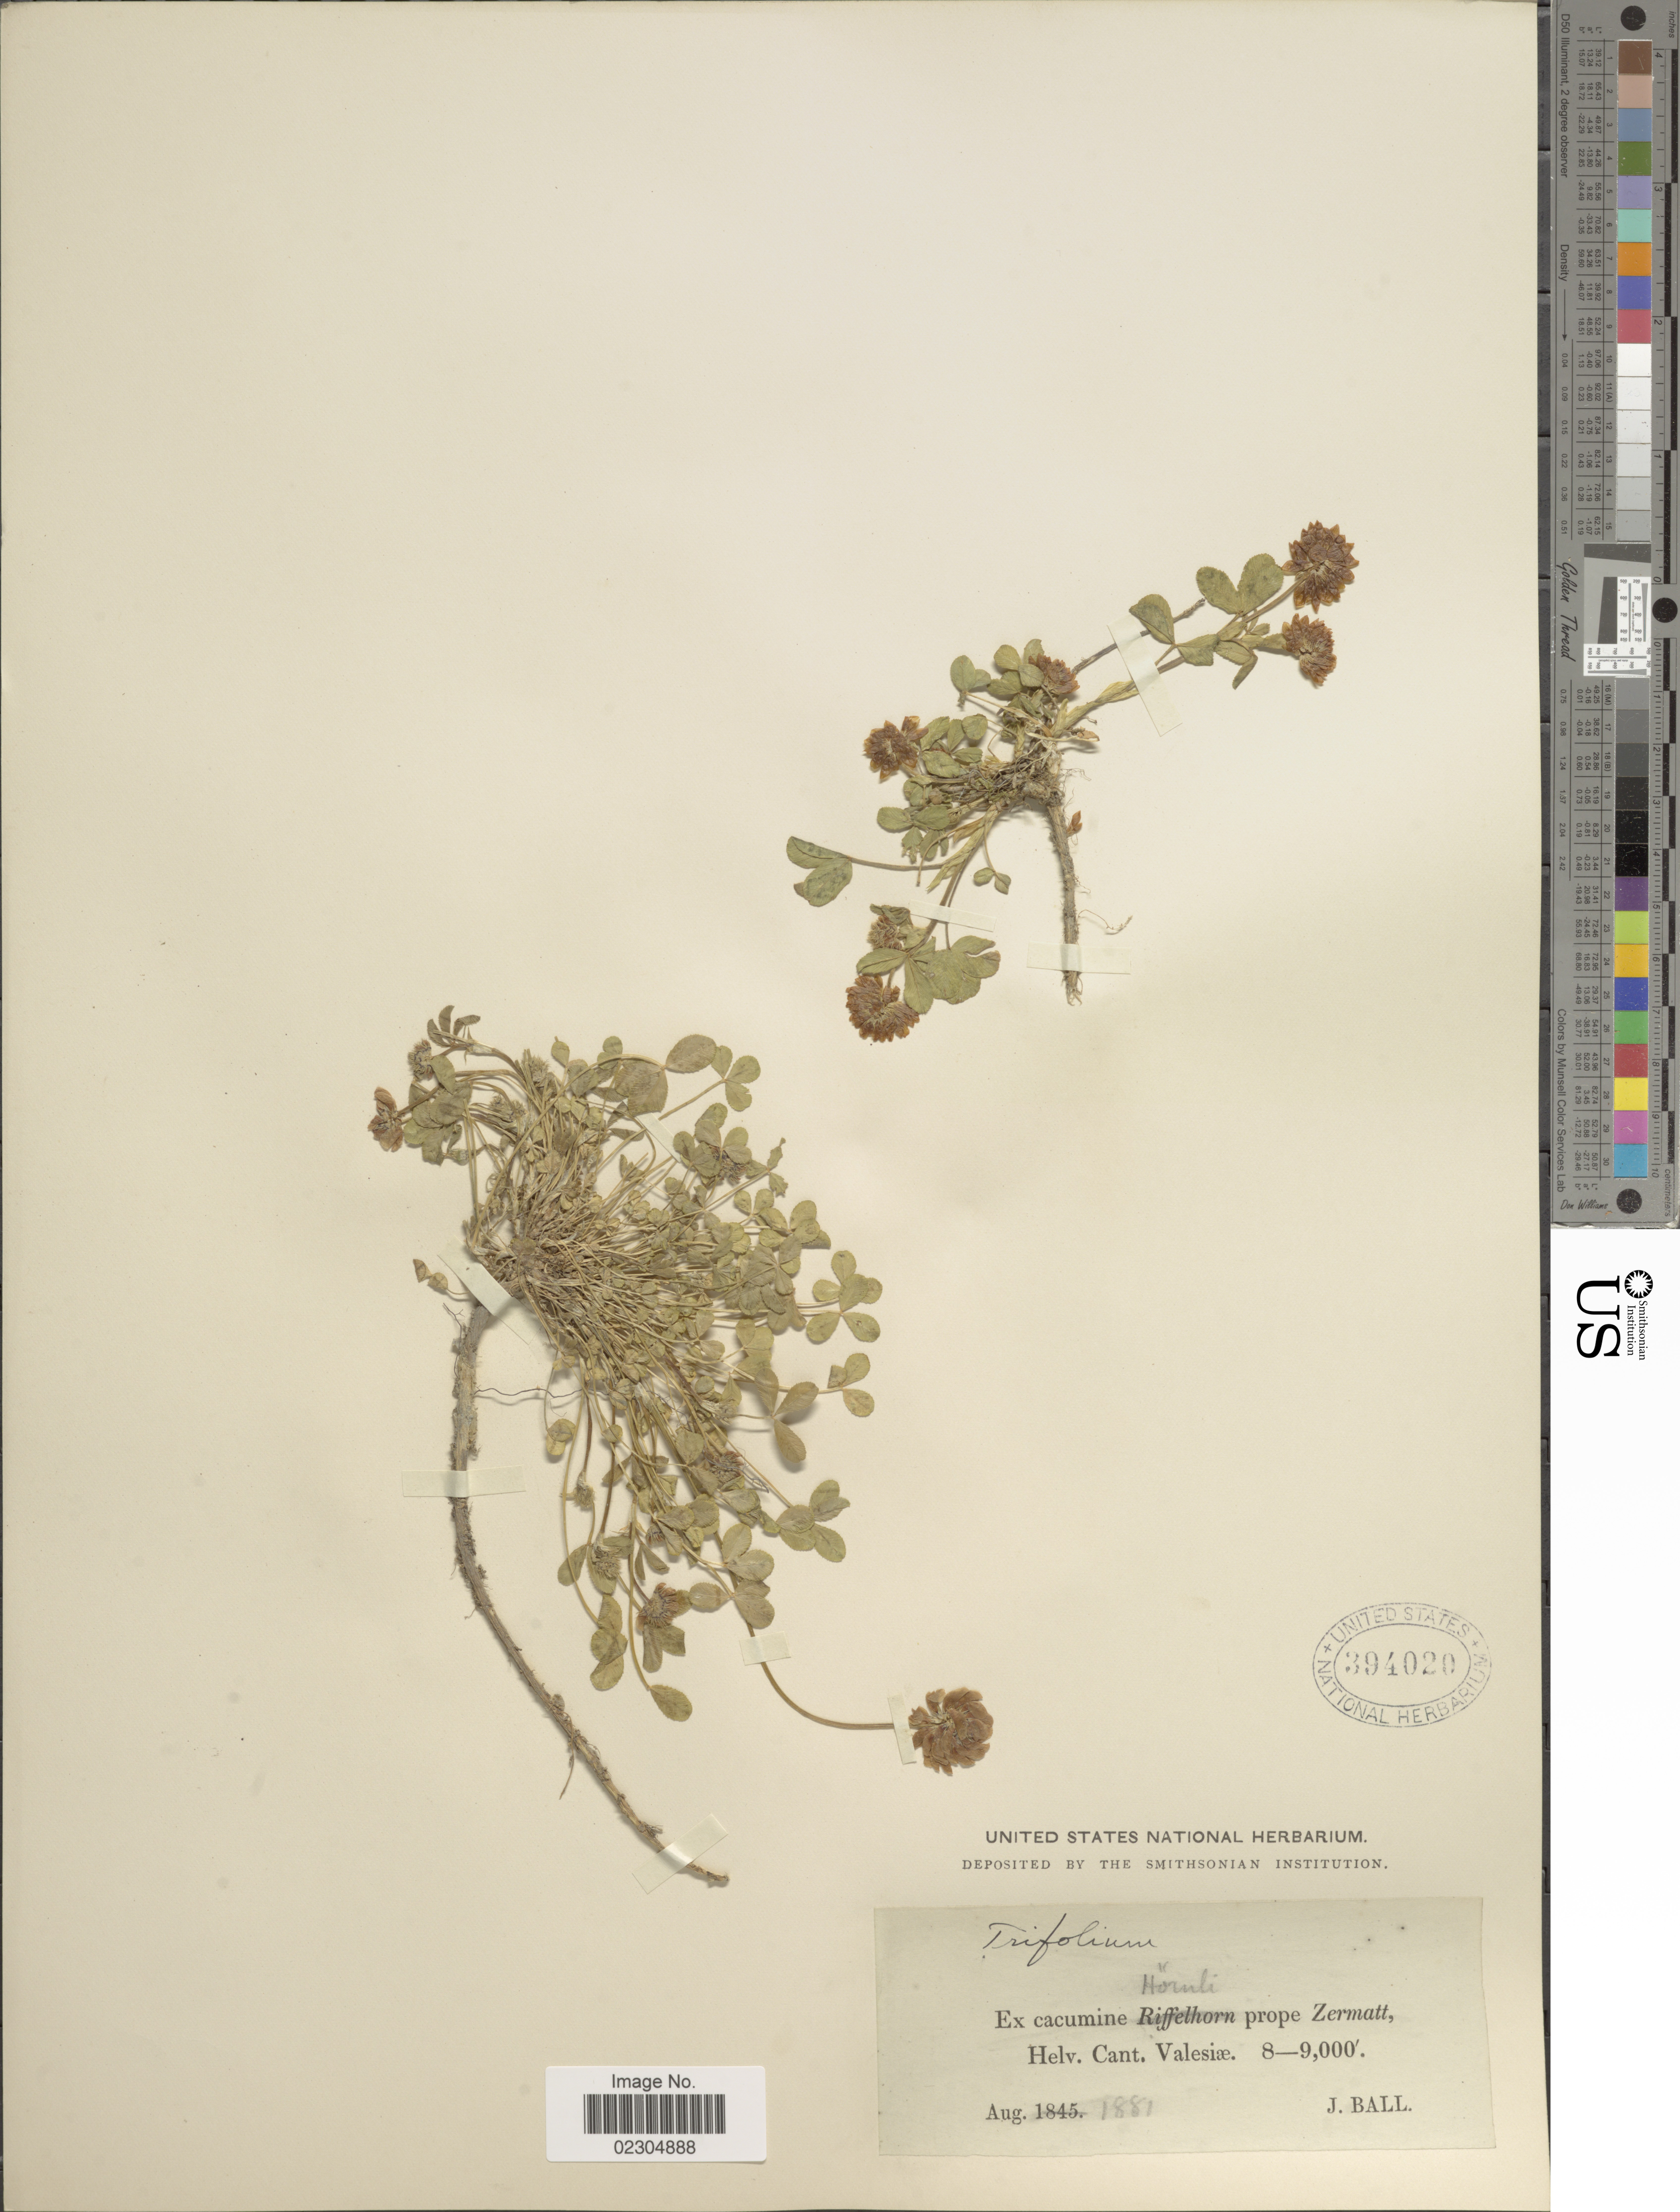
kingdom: Plantae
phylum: Tracheophyta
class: Magnoliopsida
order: Fabales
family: Fabaceae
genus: Trifolium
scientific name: Trifolium sp.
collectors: J. Ball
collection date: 1881-08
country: Switzerland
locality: Ex cacumine. Helv. Cant. Valesiae.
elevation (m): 2438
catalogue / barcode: US 394020